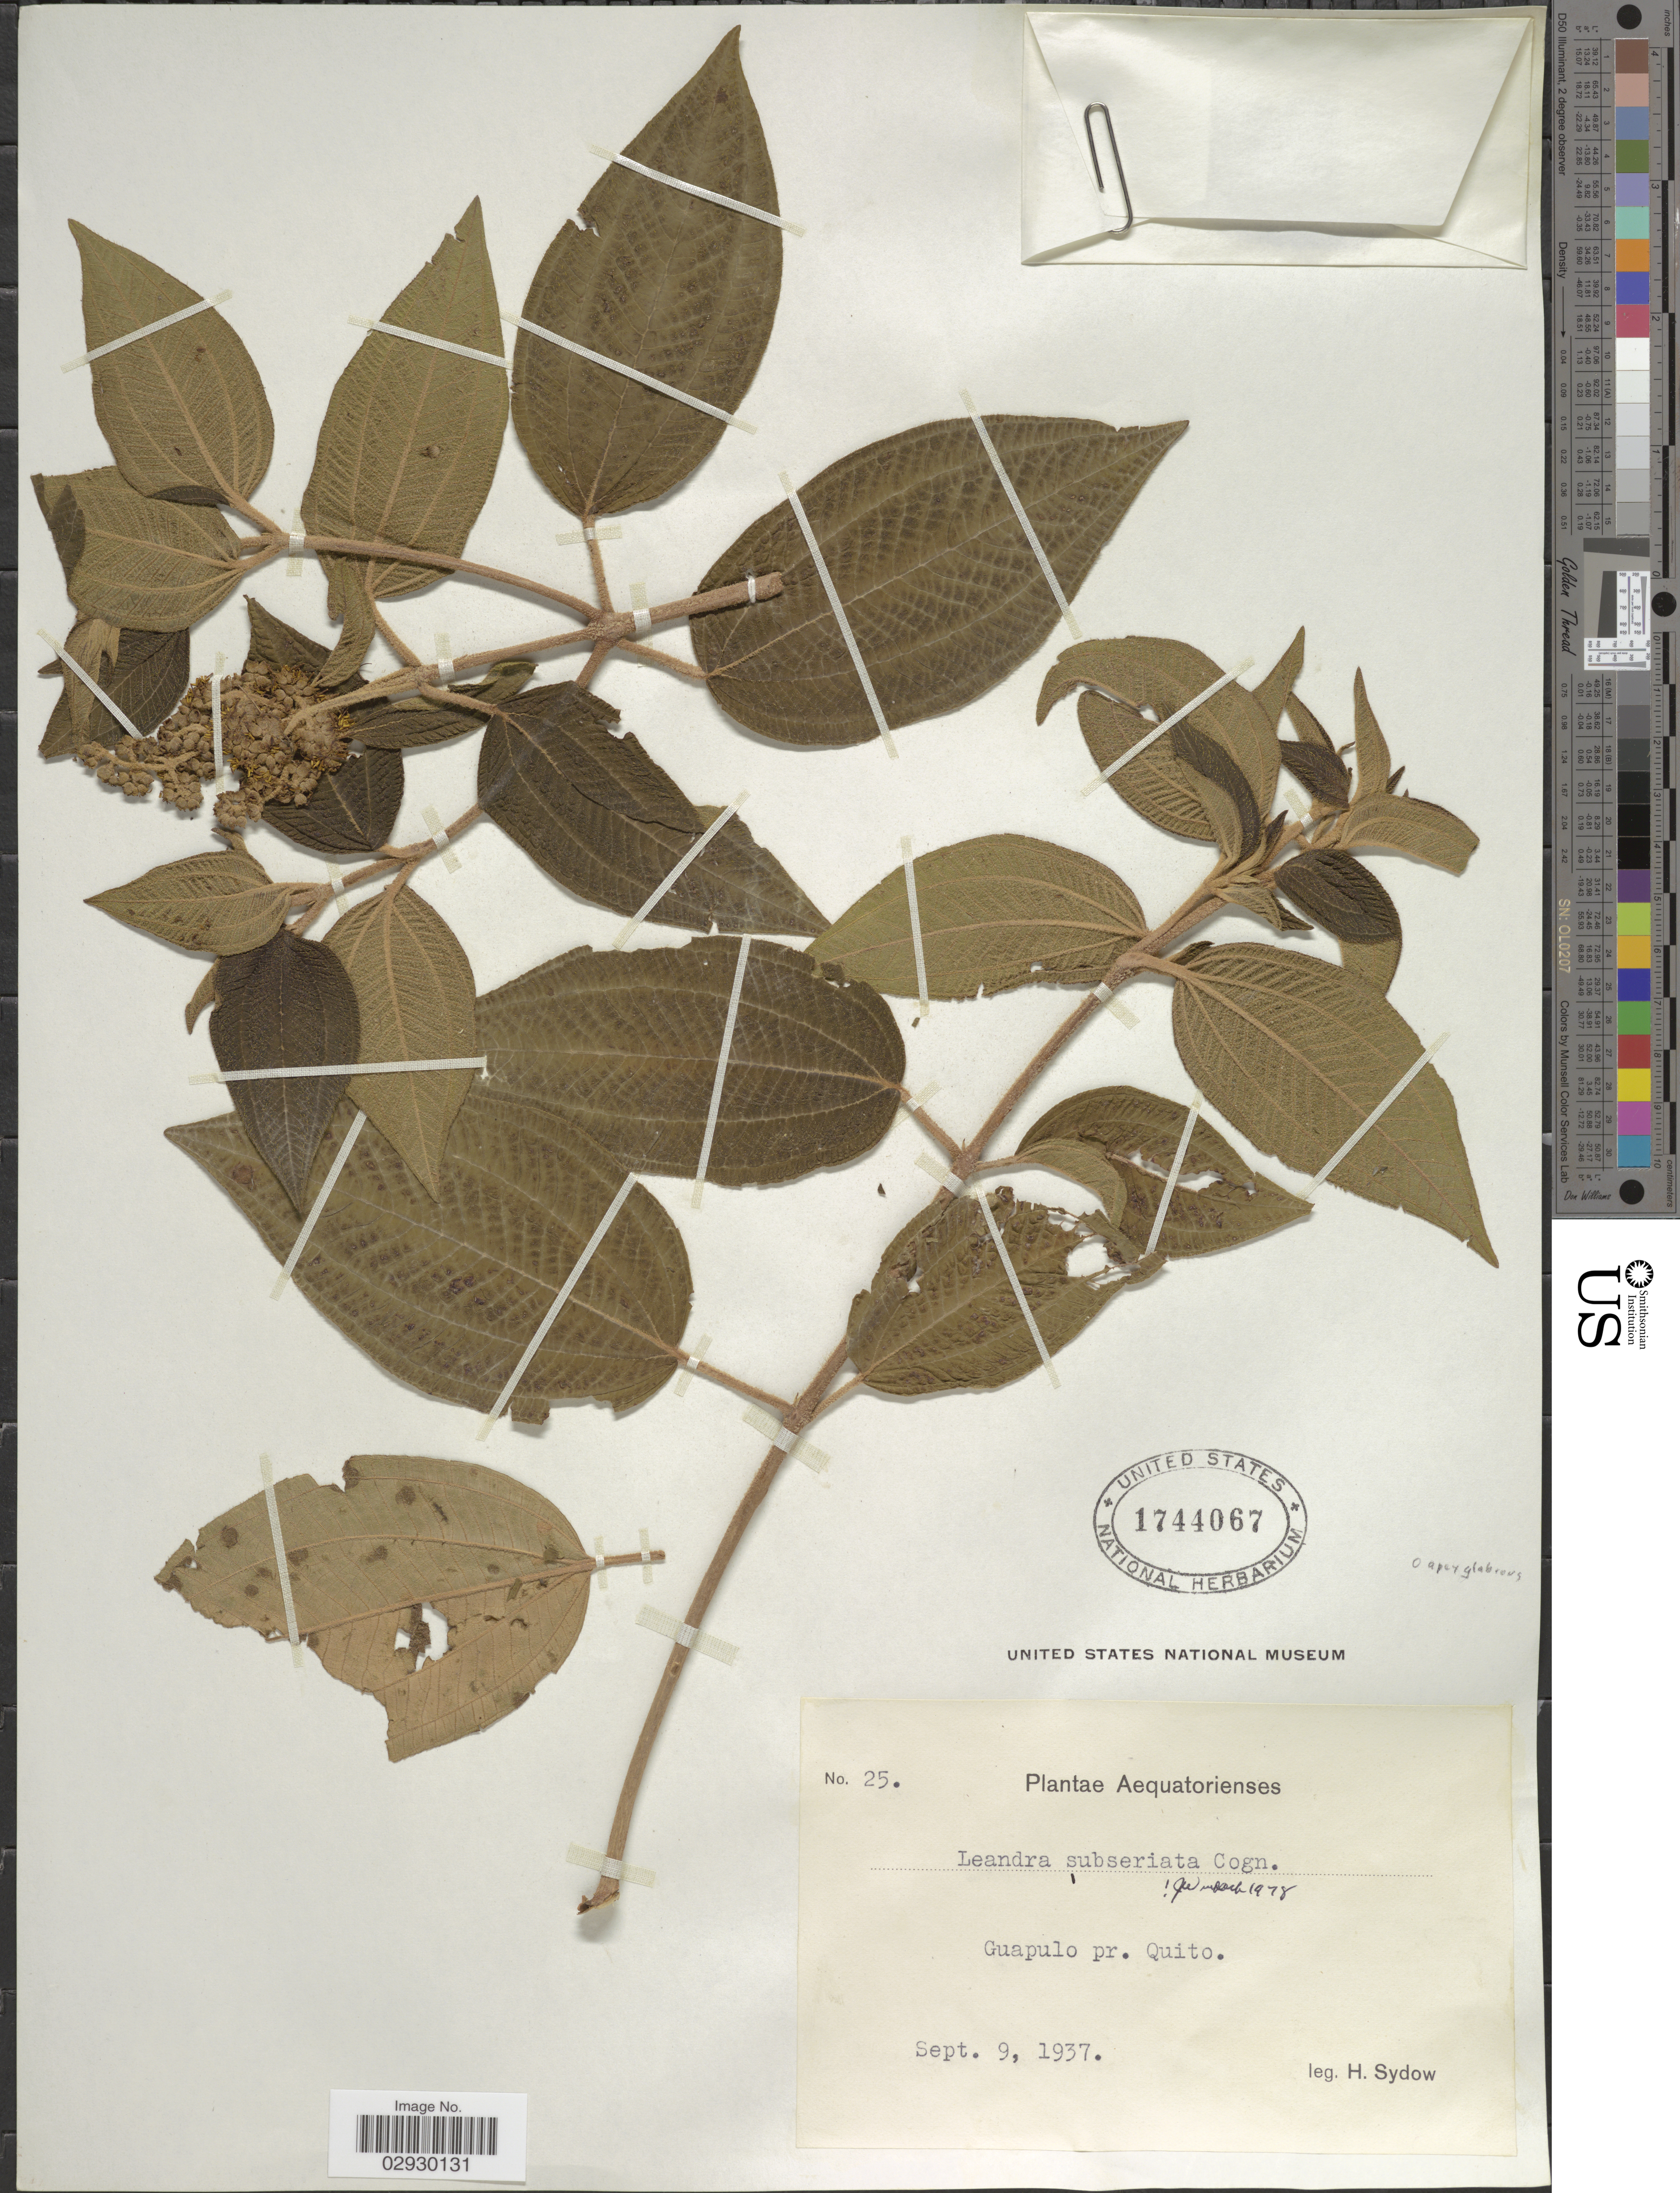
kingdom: Plantae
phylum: Tracheophyta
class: Magnoliopsida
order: Myrtales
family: Melastomataceae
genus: Leandra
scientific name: Leandra subseriata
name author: (Naudin) Cogn.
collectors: H. Sydow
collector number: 25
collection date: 1937-09-09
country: Ecuador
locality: Aequatorienses. Guapulo pr. Quito.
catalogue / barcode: US 1744067